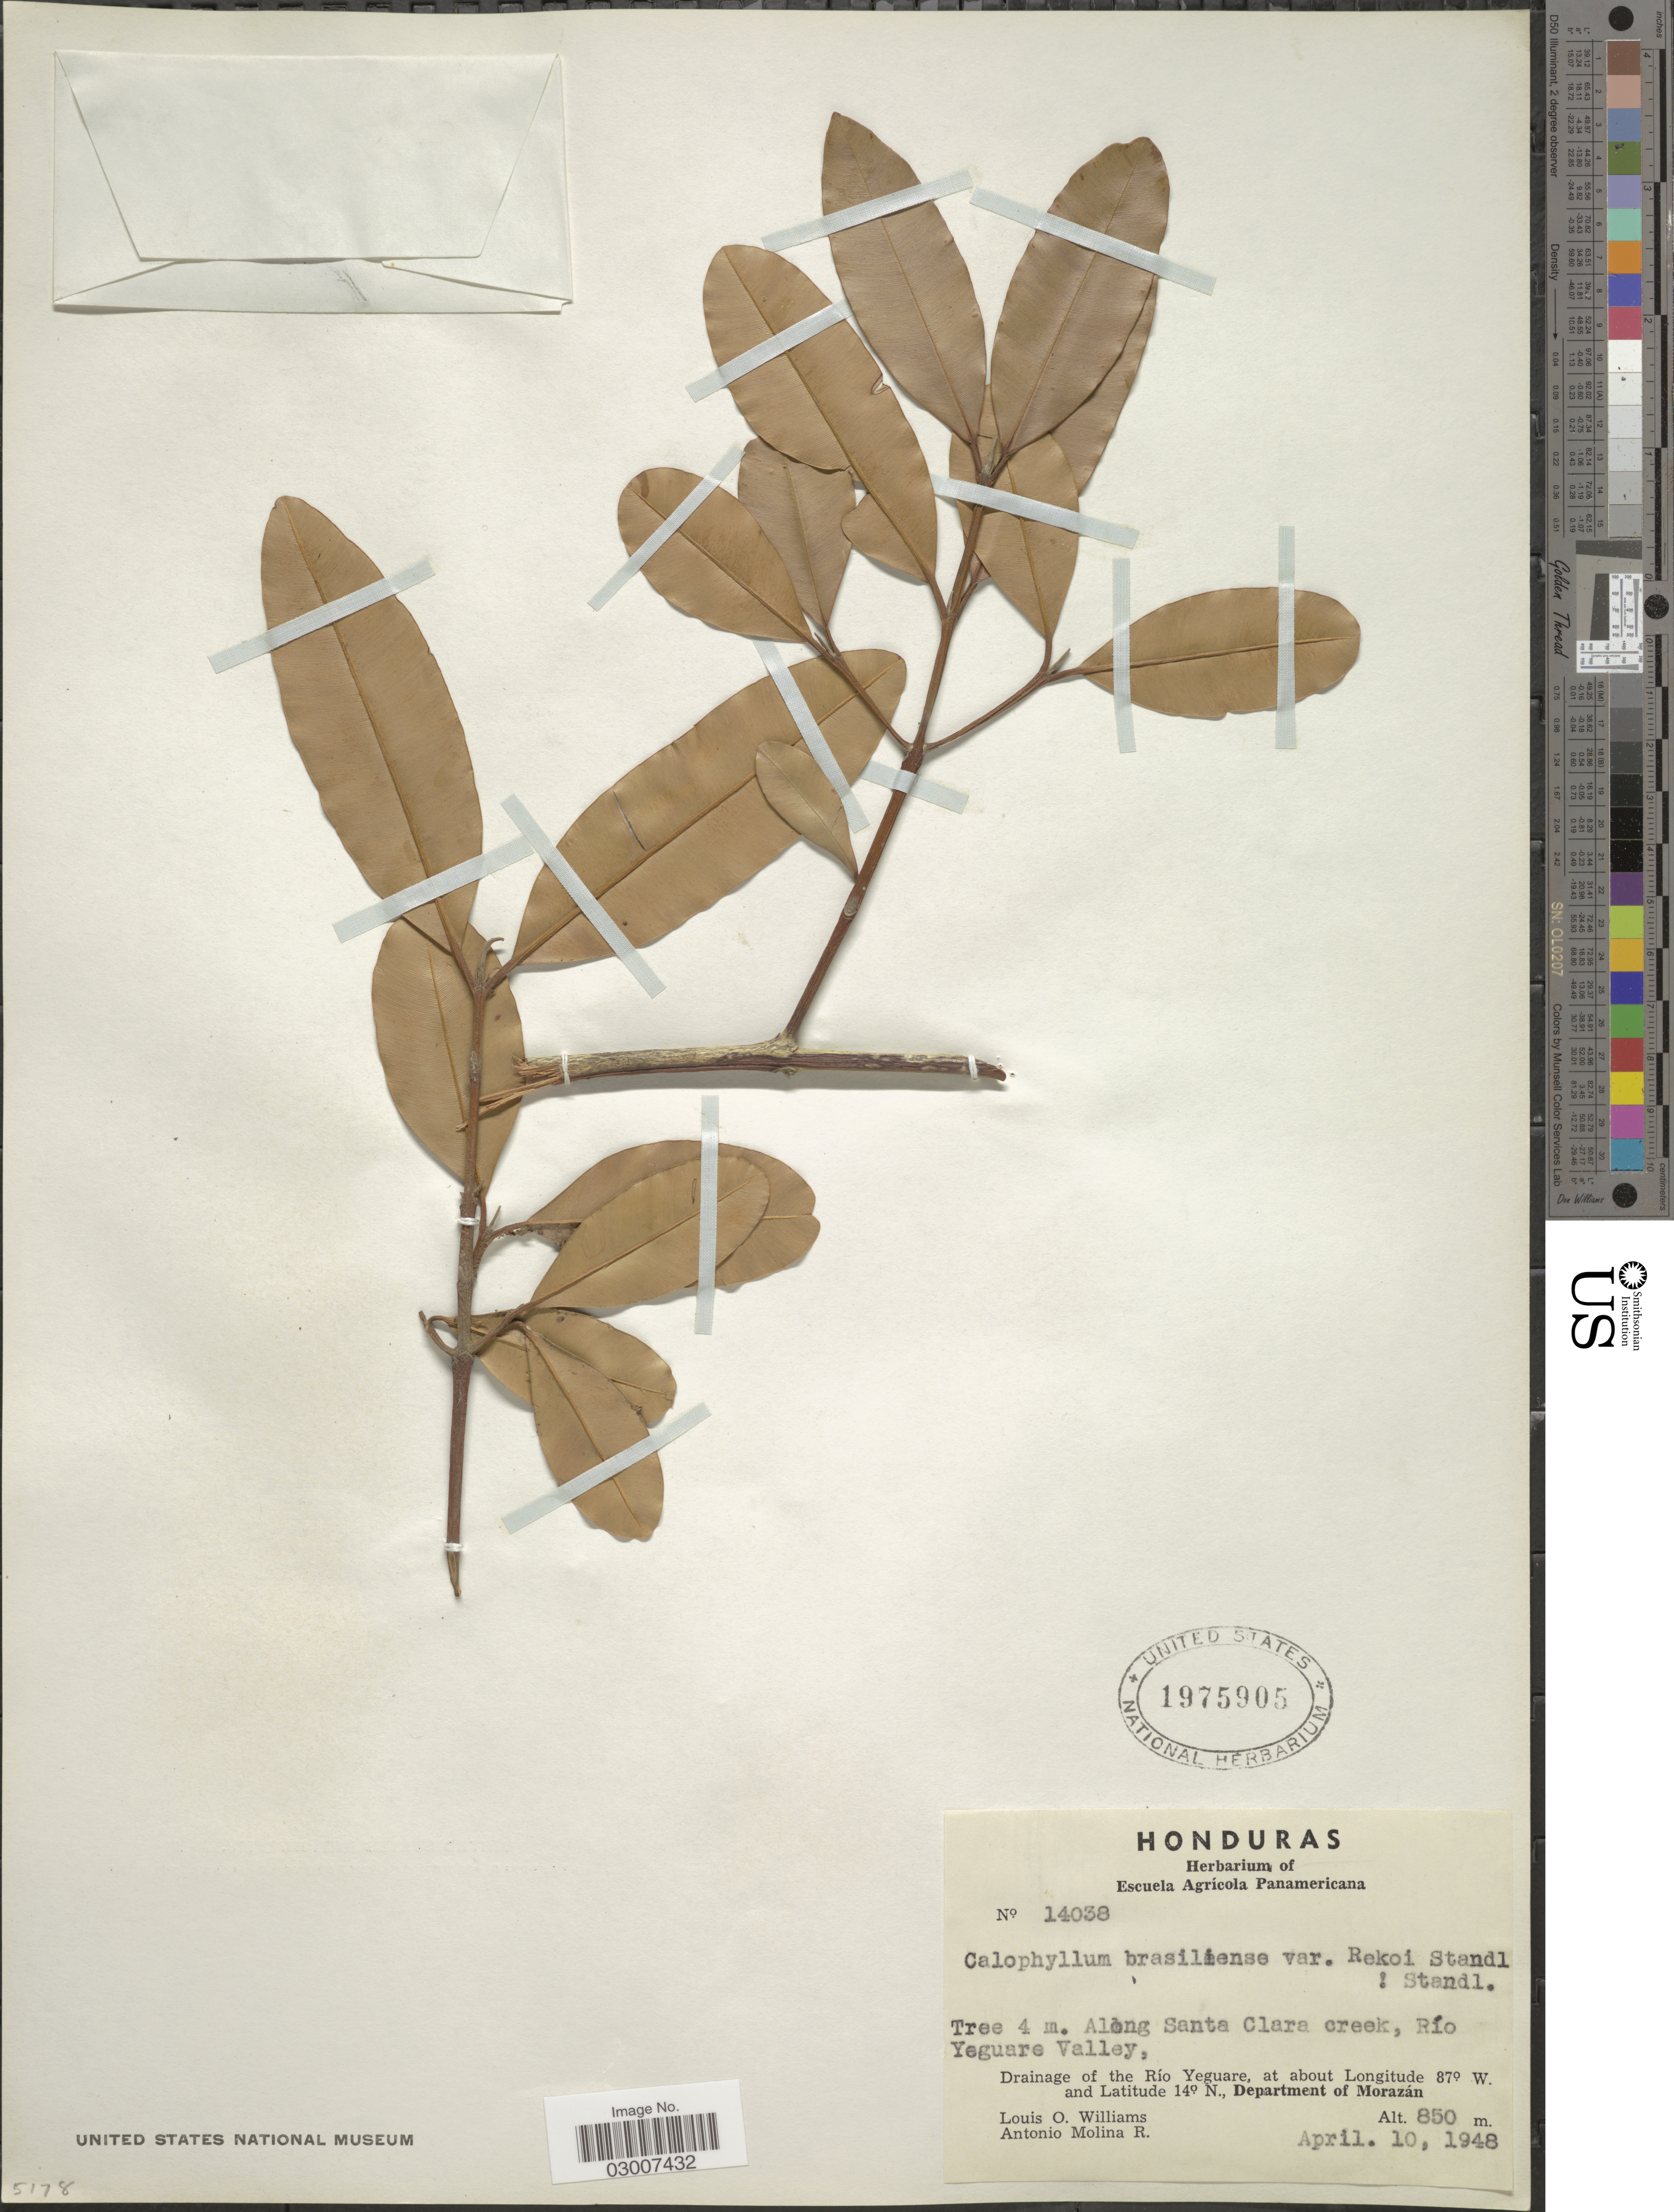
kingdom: Plantae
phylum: Tracheophyta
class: Magnoliopsida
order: Malpighiales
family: Calophyllaceae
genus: Calophyllum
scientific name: Calophyllum brasiliense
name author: Cambess.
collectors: L. O. Williams & A. Molina R.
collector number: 14038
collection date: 1948-04-10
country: Honduras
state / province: Fco. Morazán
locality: Along Santa Clara creek, Río Yeguare Valley, Drainage of the Río Yeguare,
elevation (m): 850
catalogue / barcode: US 1975905